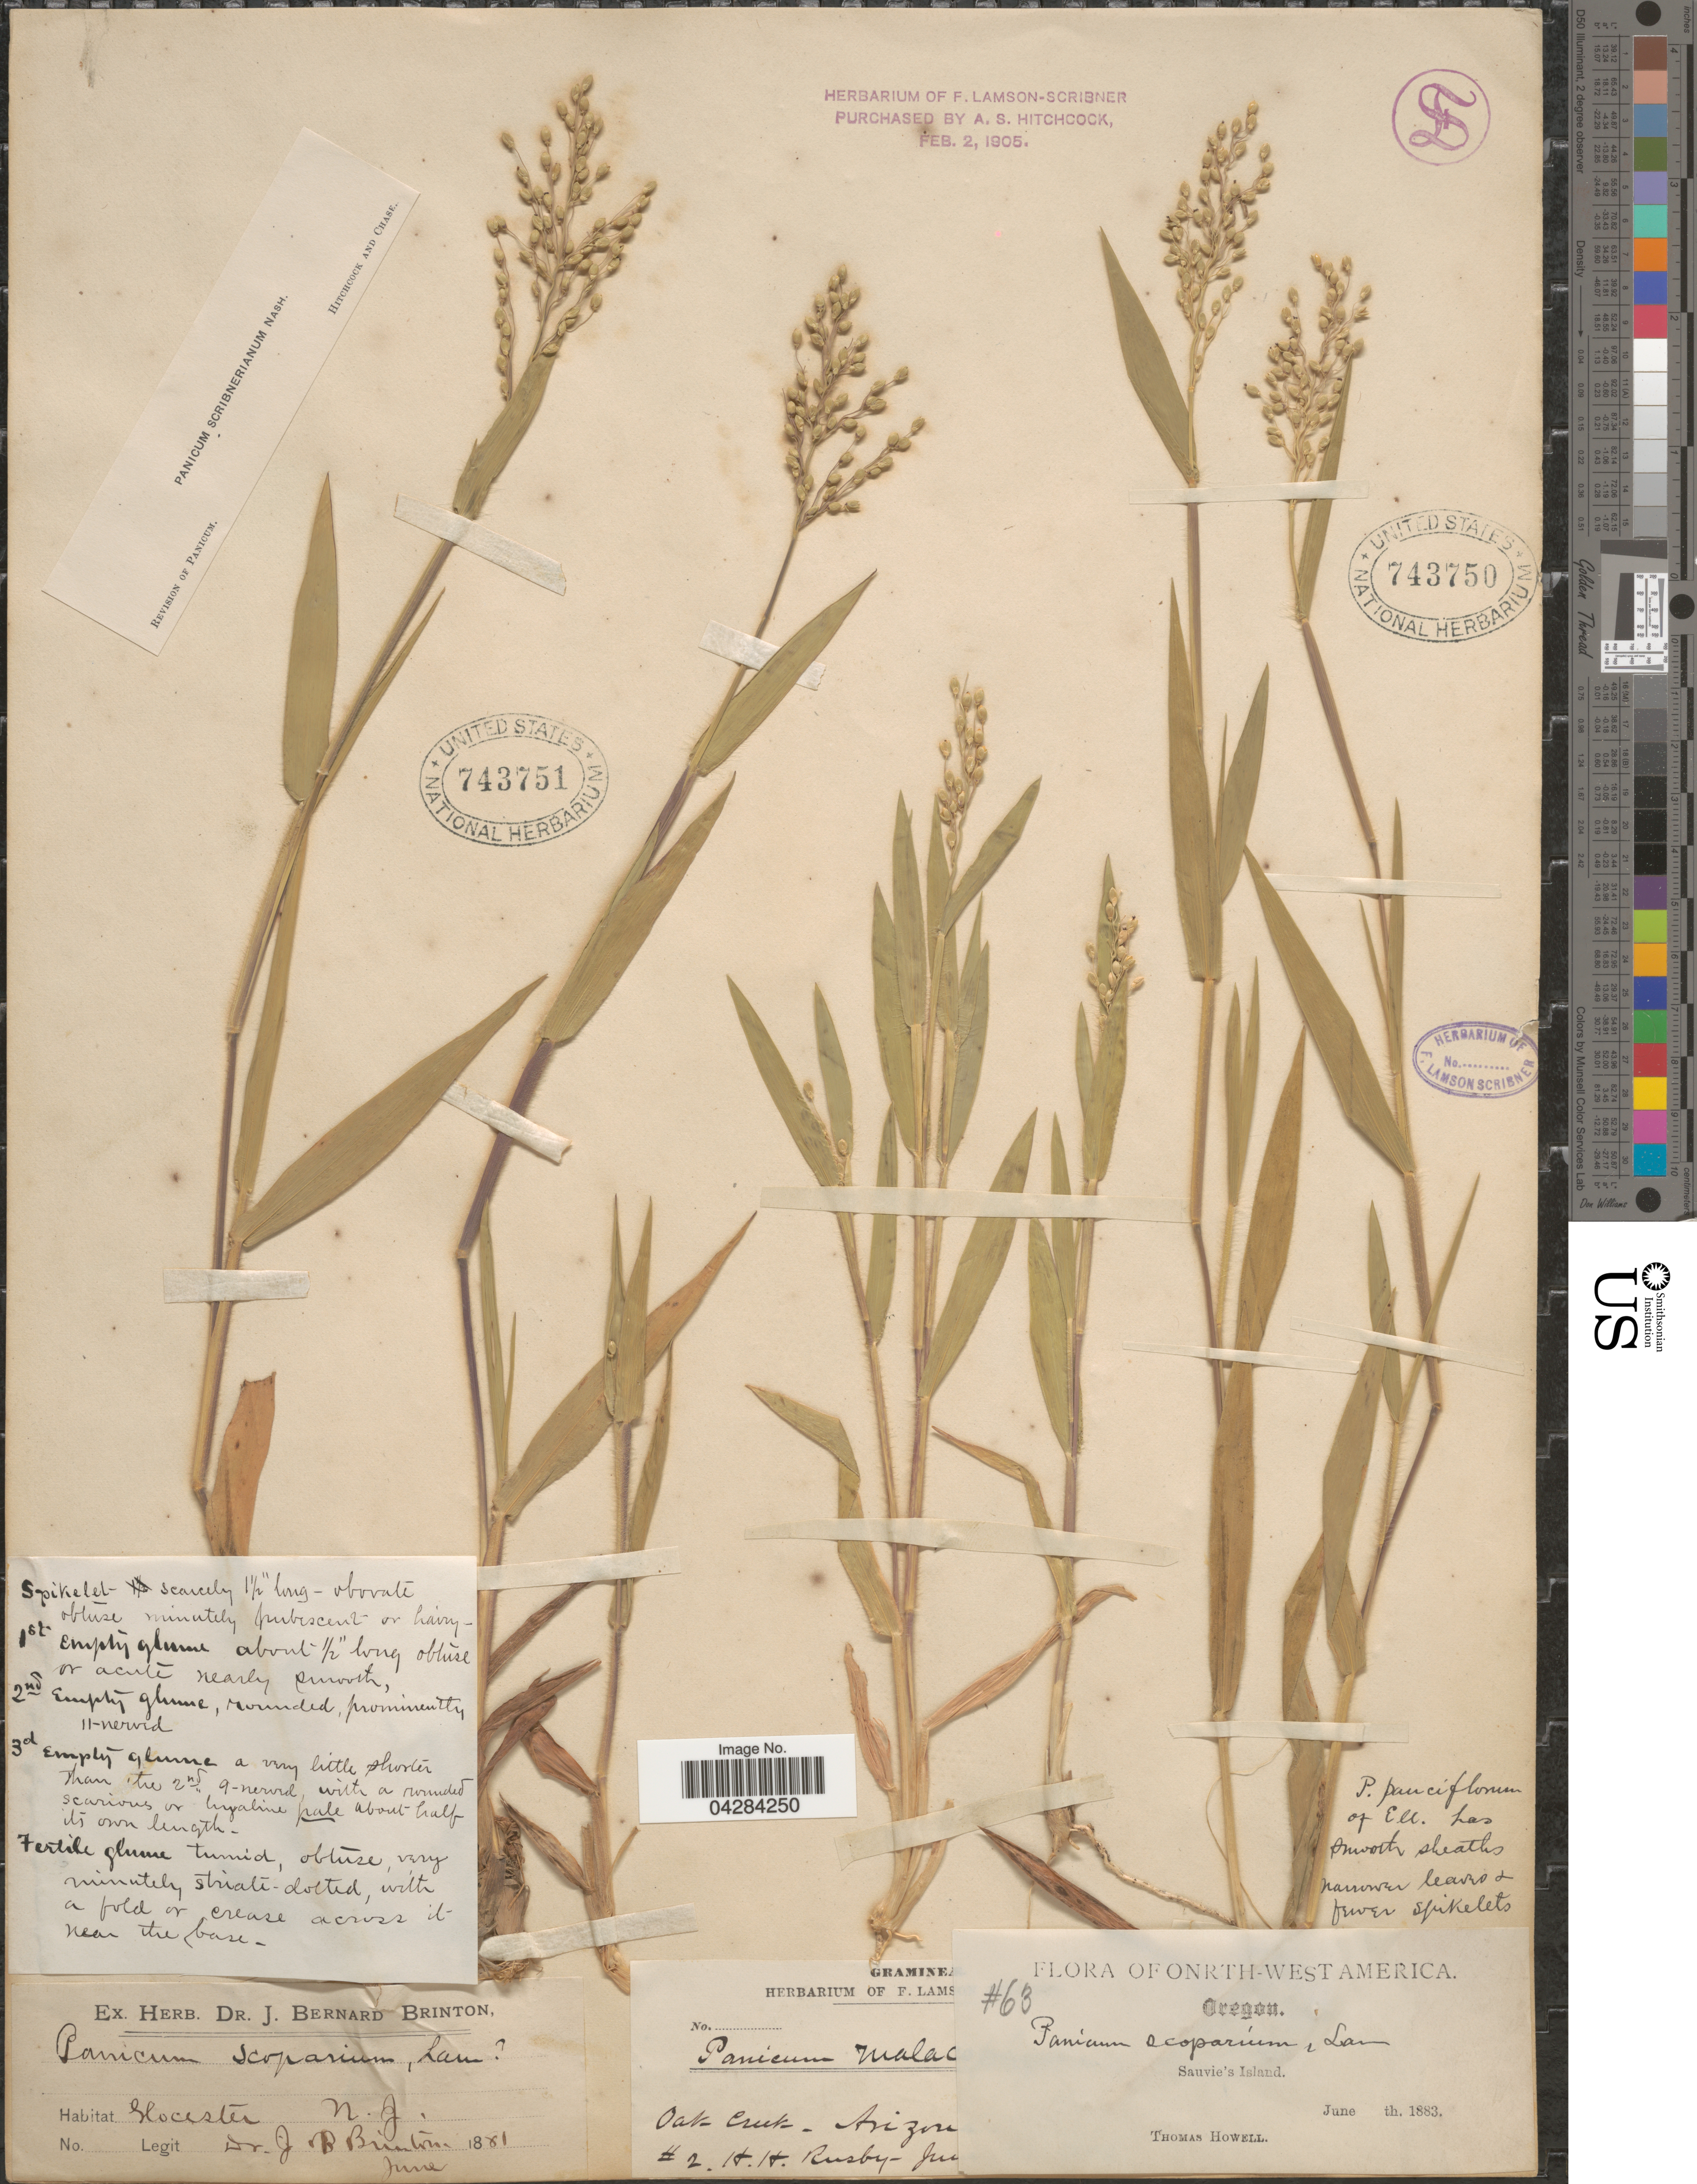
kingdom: Plantae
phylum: Tracheophyta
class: Liliopsida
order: Poales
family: Poaceae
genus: Dichanthelium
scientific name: Dichanthelium oligosanthes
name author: (Schult.) Gould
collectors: T. Howell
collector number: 63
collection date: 1883-06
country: United States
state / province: Oregon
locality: North-West America. Sauvie's Island.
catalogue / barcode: US 743750-2